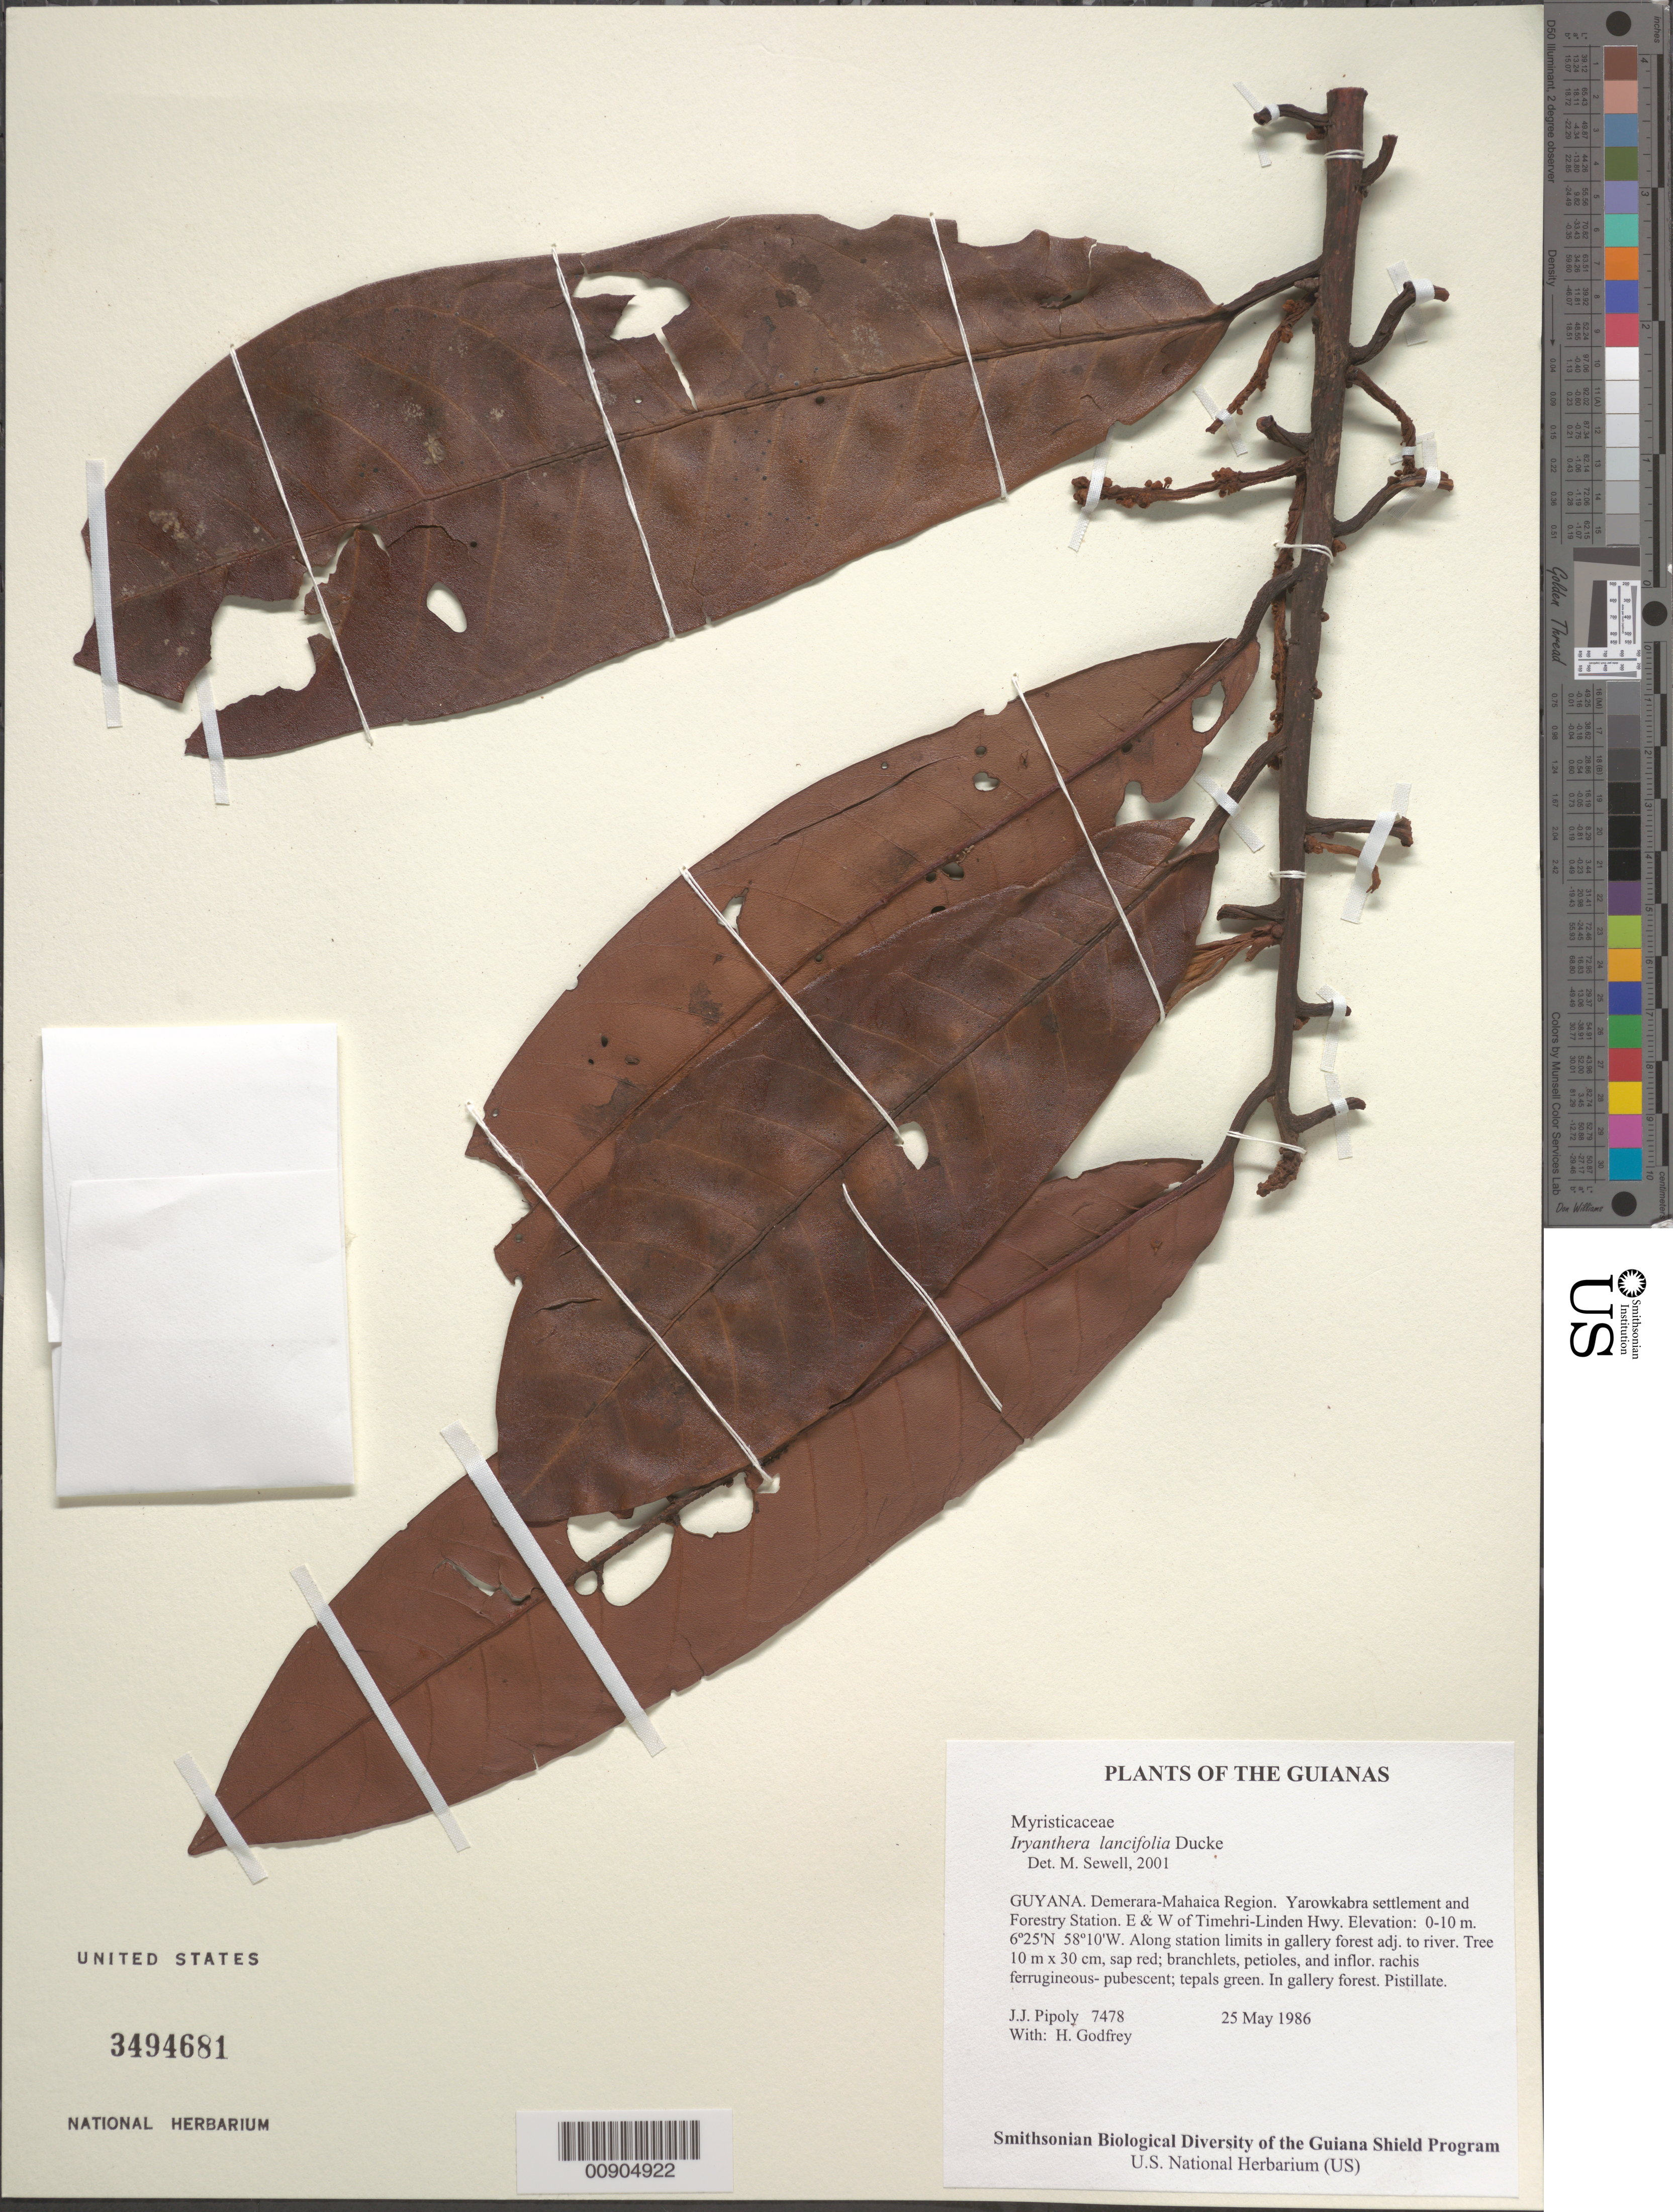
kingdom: Plantae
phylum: Tracheophyta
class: Magnoliopsida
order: Magnoliales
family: Myristicaceae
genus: Iryanthera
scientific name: Iryanthera lancifolia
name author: Ducke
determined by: Sewell, M.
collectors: J. J. Pipoly & H. Godfrey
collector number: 7478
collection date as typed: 25 May 1986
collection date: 1986-05-25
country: Guyana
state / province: Demerara-Mahaica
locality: Yarowkabra settlement and Forestry Station. E & W of Timehri-Linden Hwy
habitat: Along station limits in gallery forest adj. to river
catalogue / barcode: US 3494681